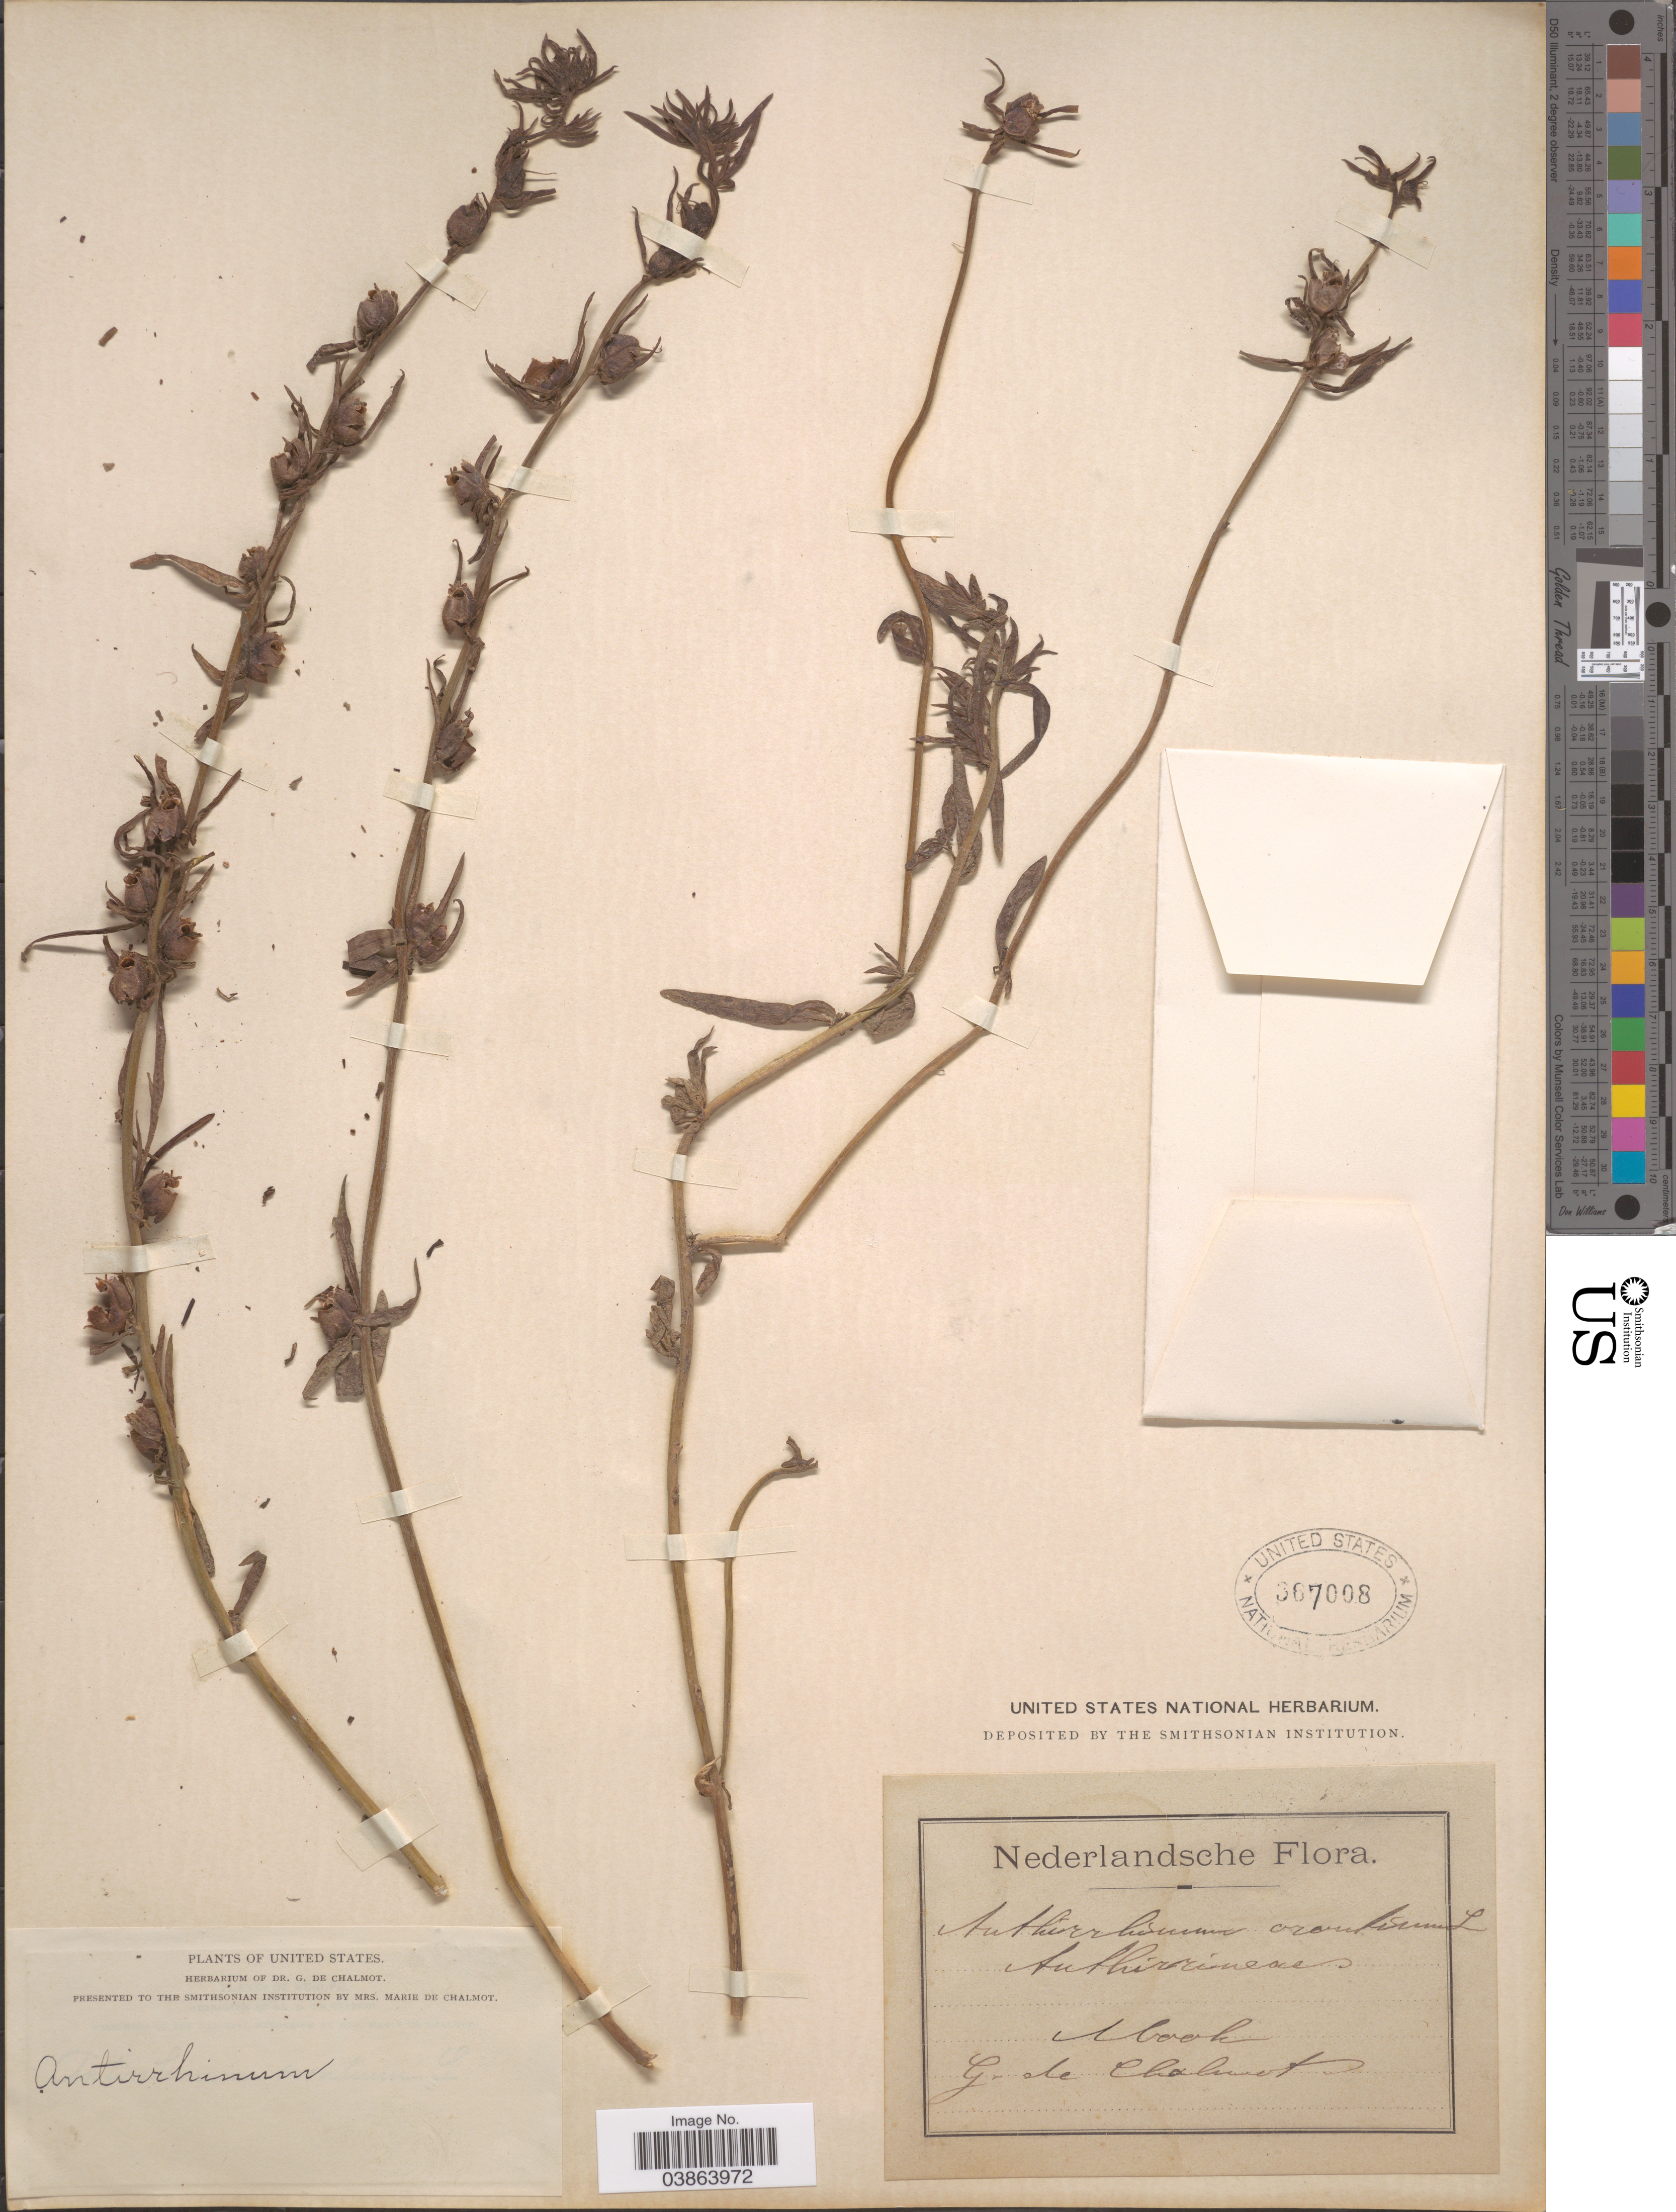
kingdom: Plantae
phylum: Tracheophyta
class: Magnoliopsida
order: Lamiales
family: Plantaginaceae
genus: Antirrhinum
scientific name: Antirrhinum orontium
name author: L.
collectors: G. de Chalmot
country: Netherlands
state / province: Limburg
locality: Nederlansche. Mook.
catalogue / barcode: US 367008